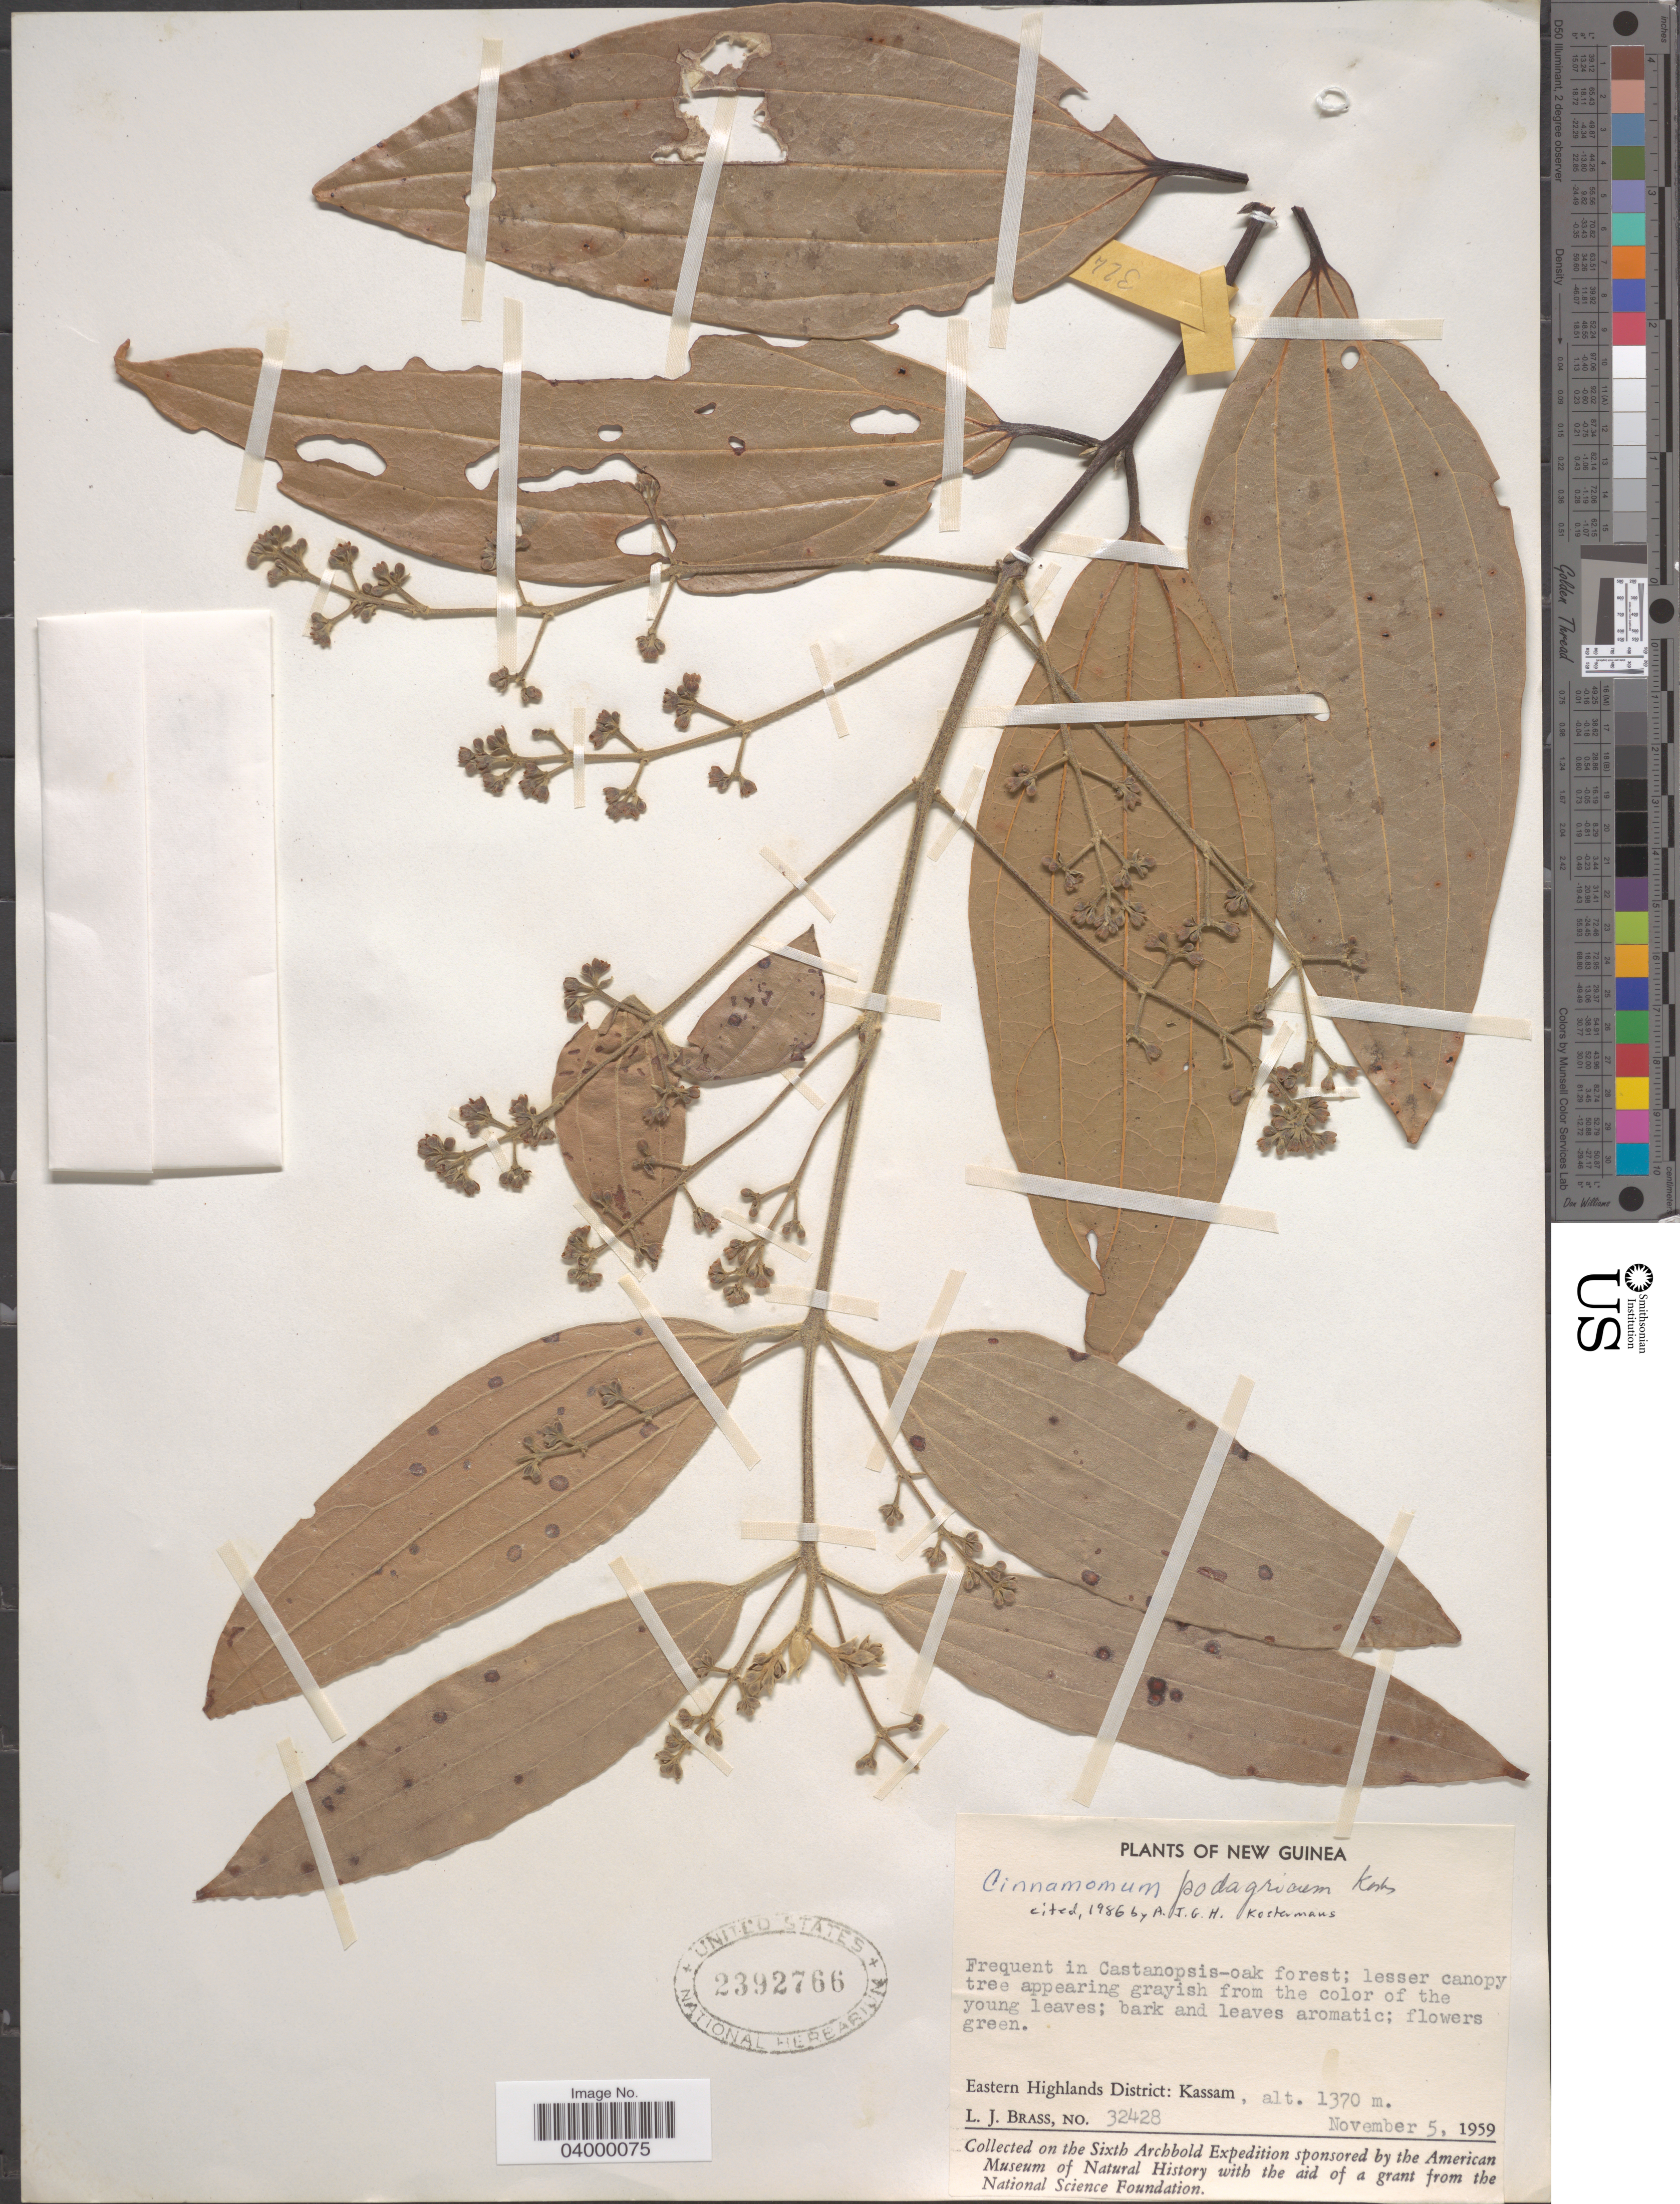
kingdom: Plantae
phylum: Tracheophyta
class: Magnoliopsida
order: Laurales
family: Lauraceae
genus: Cinnamomum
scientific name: Cinnamomum podagricum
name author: Kosterm.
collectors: L. J. Brass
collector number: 32428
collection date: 1959-11-05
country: Papua New Guinea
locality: New Guinea. Eastern Highlands District: Kassam.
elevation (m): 1370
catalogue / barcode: US 2392766